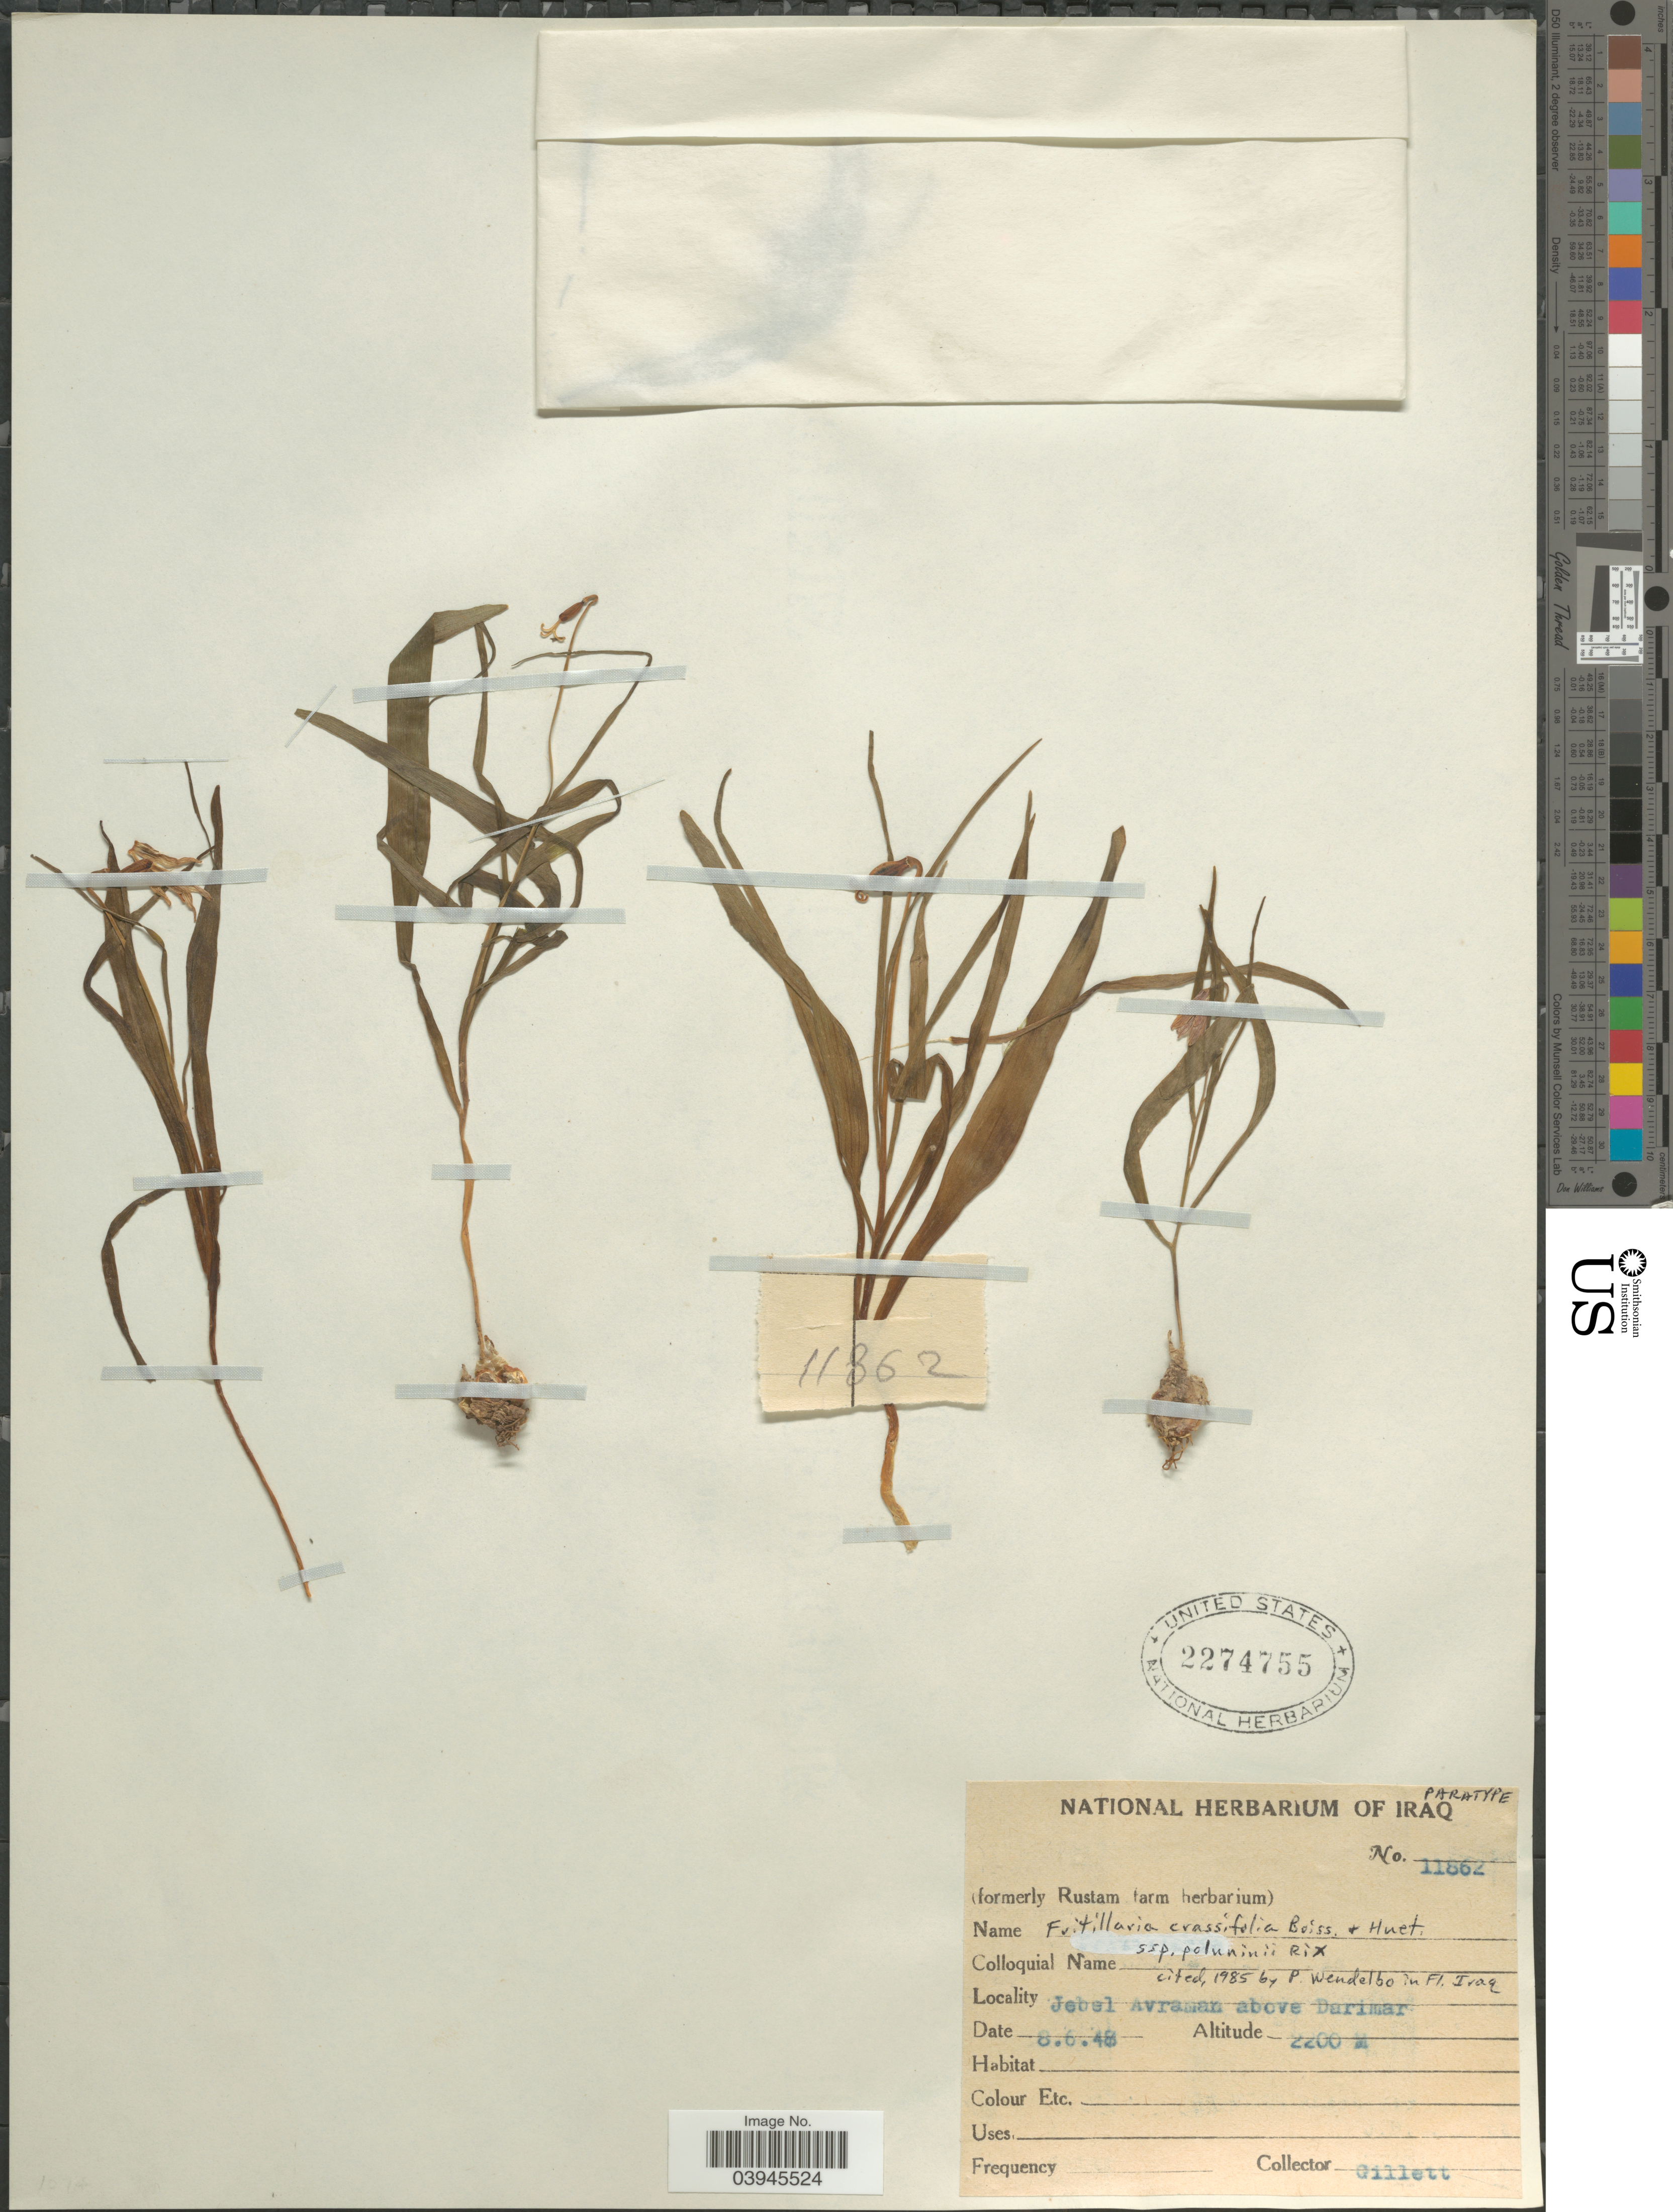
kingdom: Plantae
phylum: Tracheophyta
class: Liliopsida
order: Liliales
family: Liliaceae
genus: Fritillaria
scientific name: Fritillaria crassifolia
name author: Boiss. & A. Huet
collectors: Gillett, --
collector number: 11862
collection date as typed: Transcribed d/m/y: 8/6/48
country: Iraq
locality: Jebel Avraman above Darimar.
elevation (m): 2200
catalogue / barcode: US 2274755